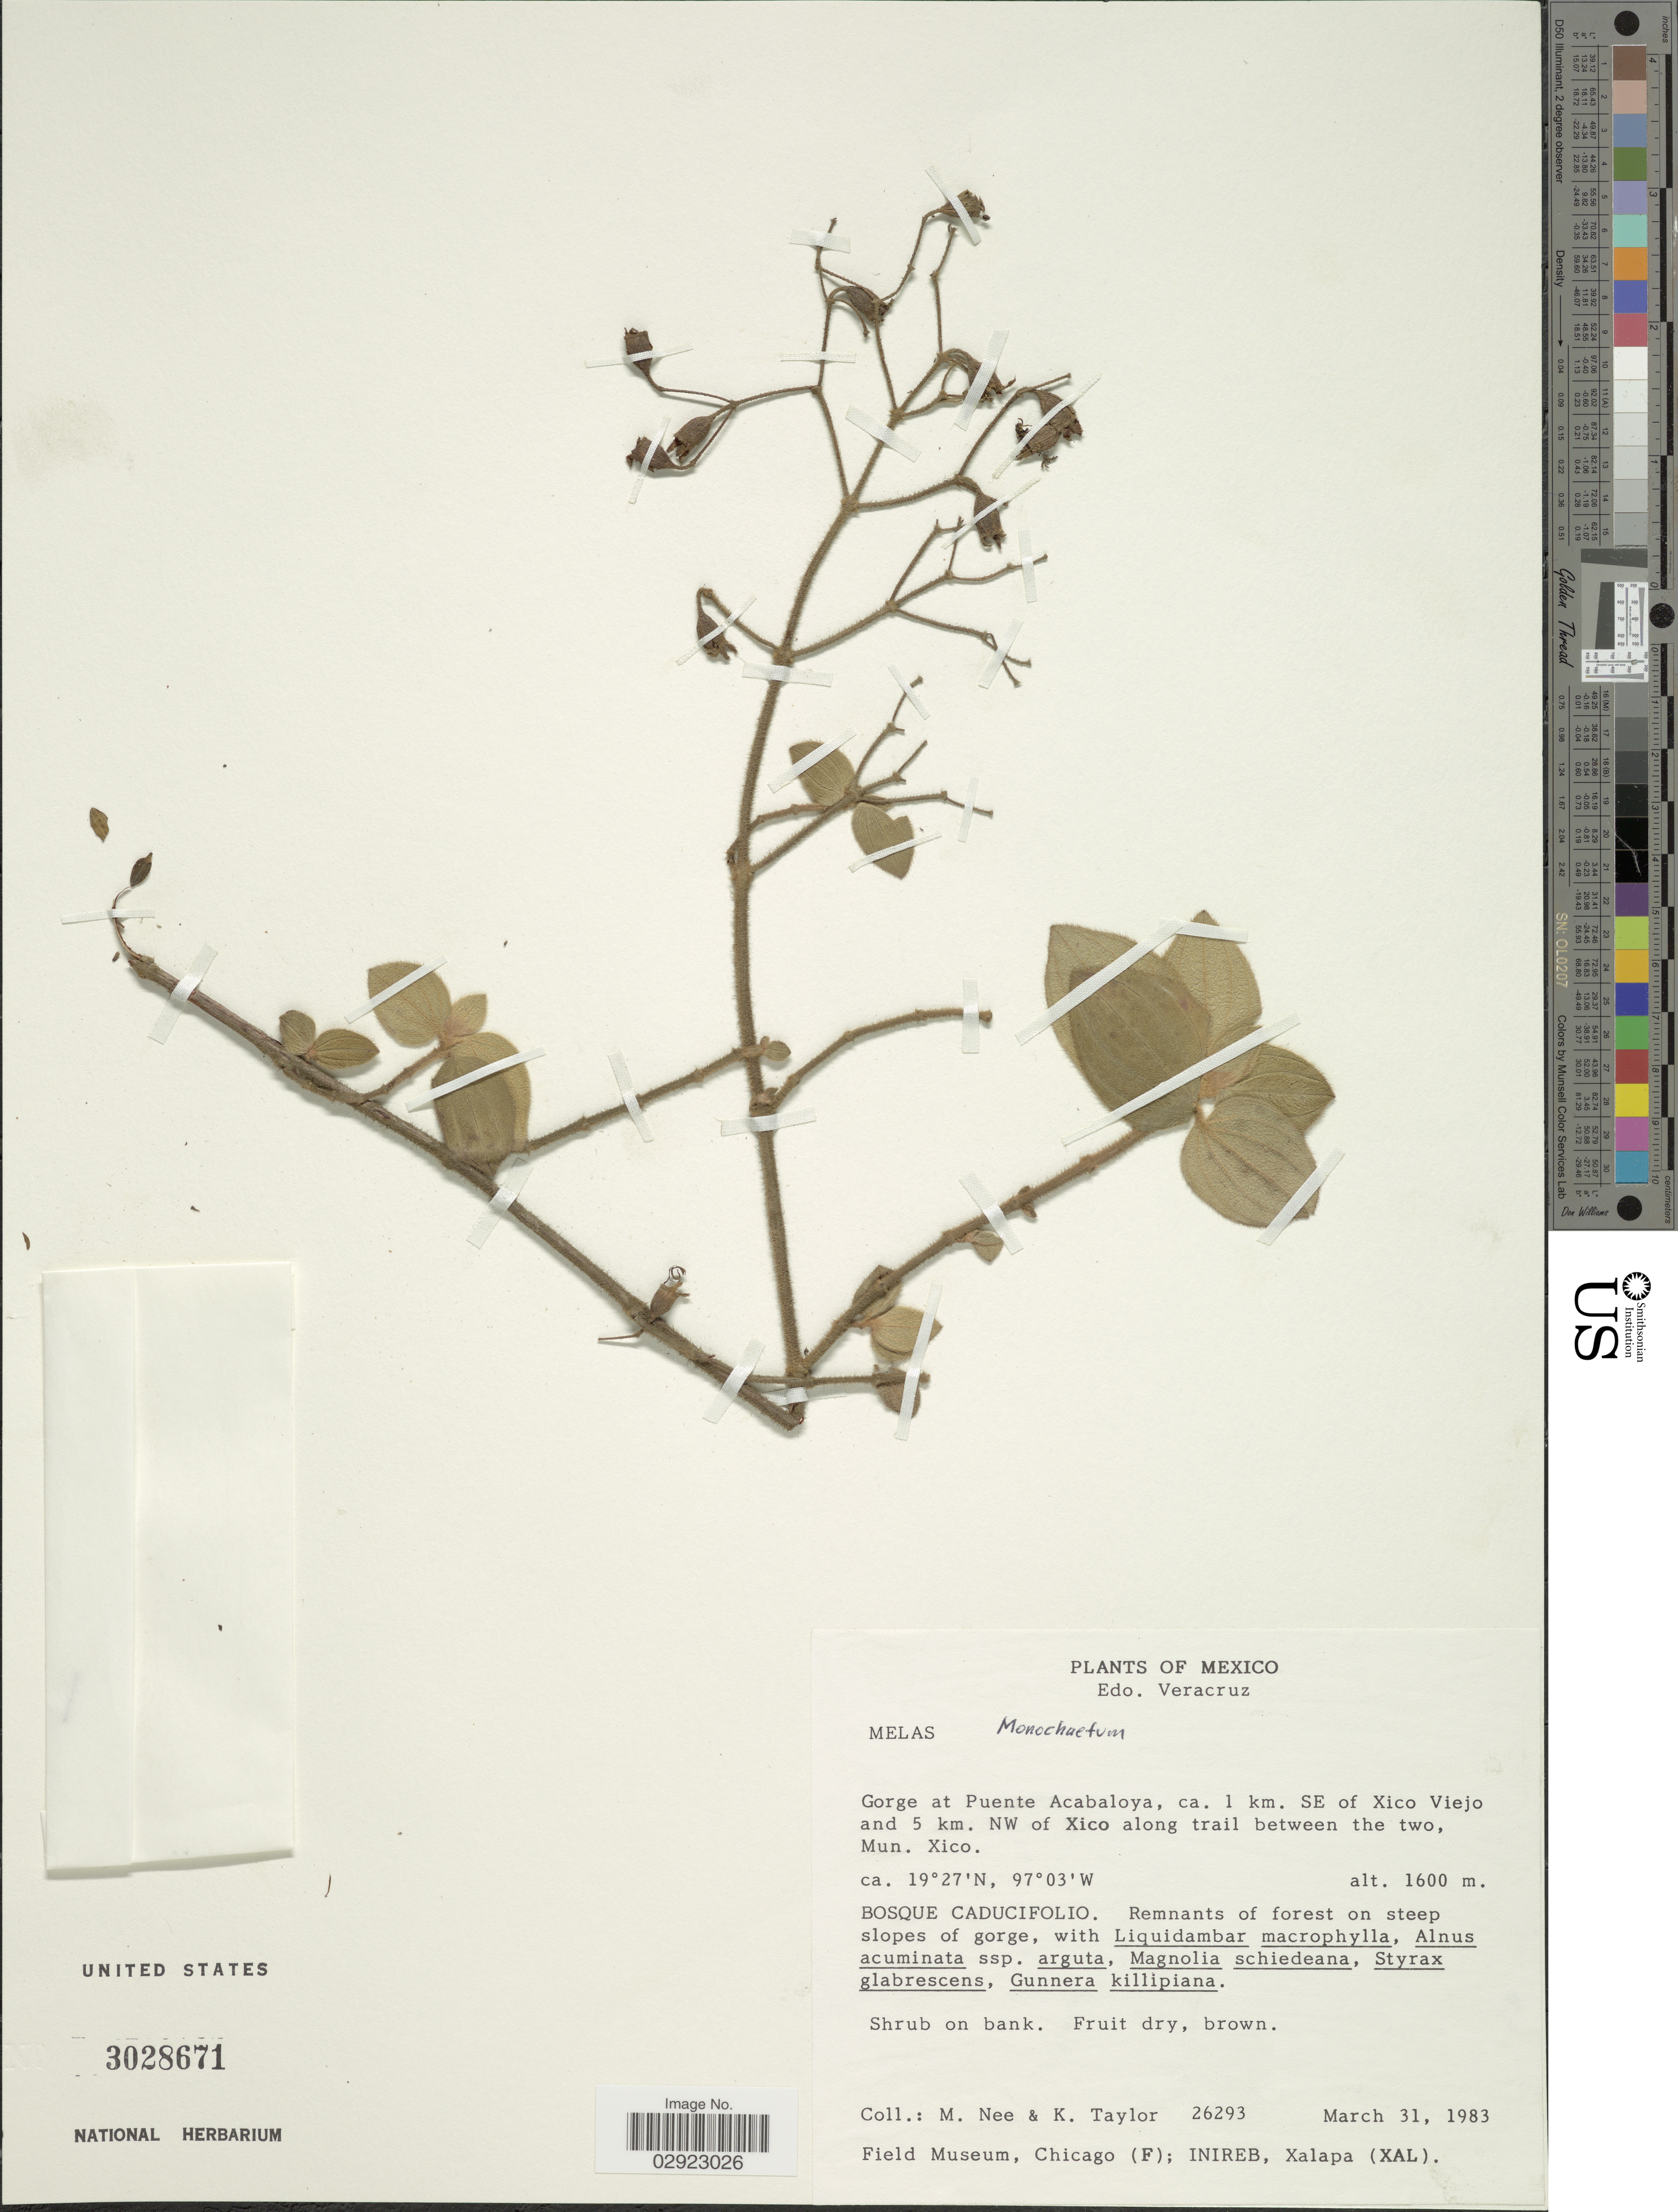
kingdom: Plantae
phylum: Tracheophyta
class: Magnoliopsida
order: Myrtales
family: Melastomataceae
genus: Monochaetum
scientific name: Monochaetum sp.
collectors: M. Nee & K. Taylor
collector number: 26293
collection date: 1983-03-31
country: Mexico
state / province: Veracruz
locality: Edo. Veracruz. Gorge at Puente Acabaloya, ca. 1 km. SE of Xico Viejo and 5 km. NW of Xico along trail between the two, Mun. Xico.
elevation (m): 1600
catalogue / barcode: US 3028671